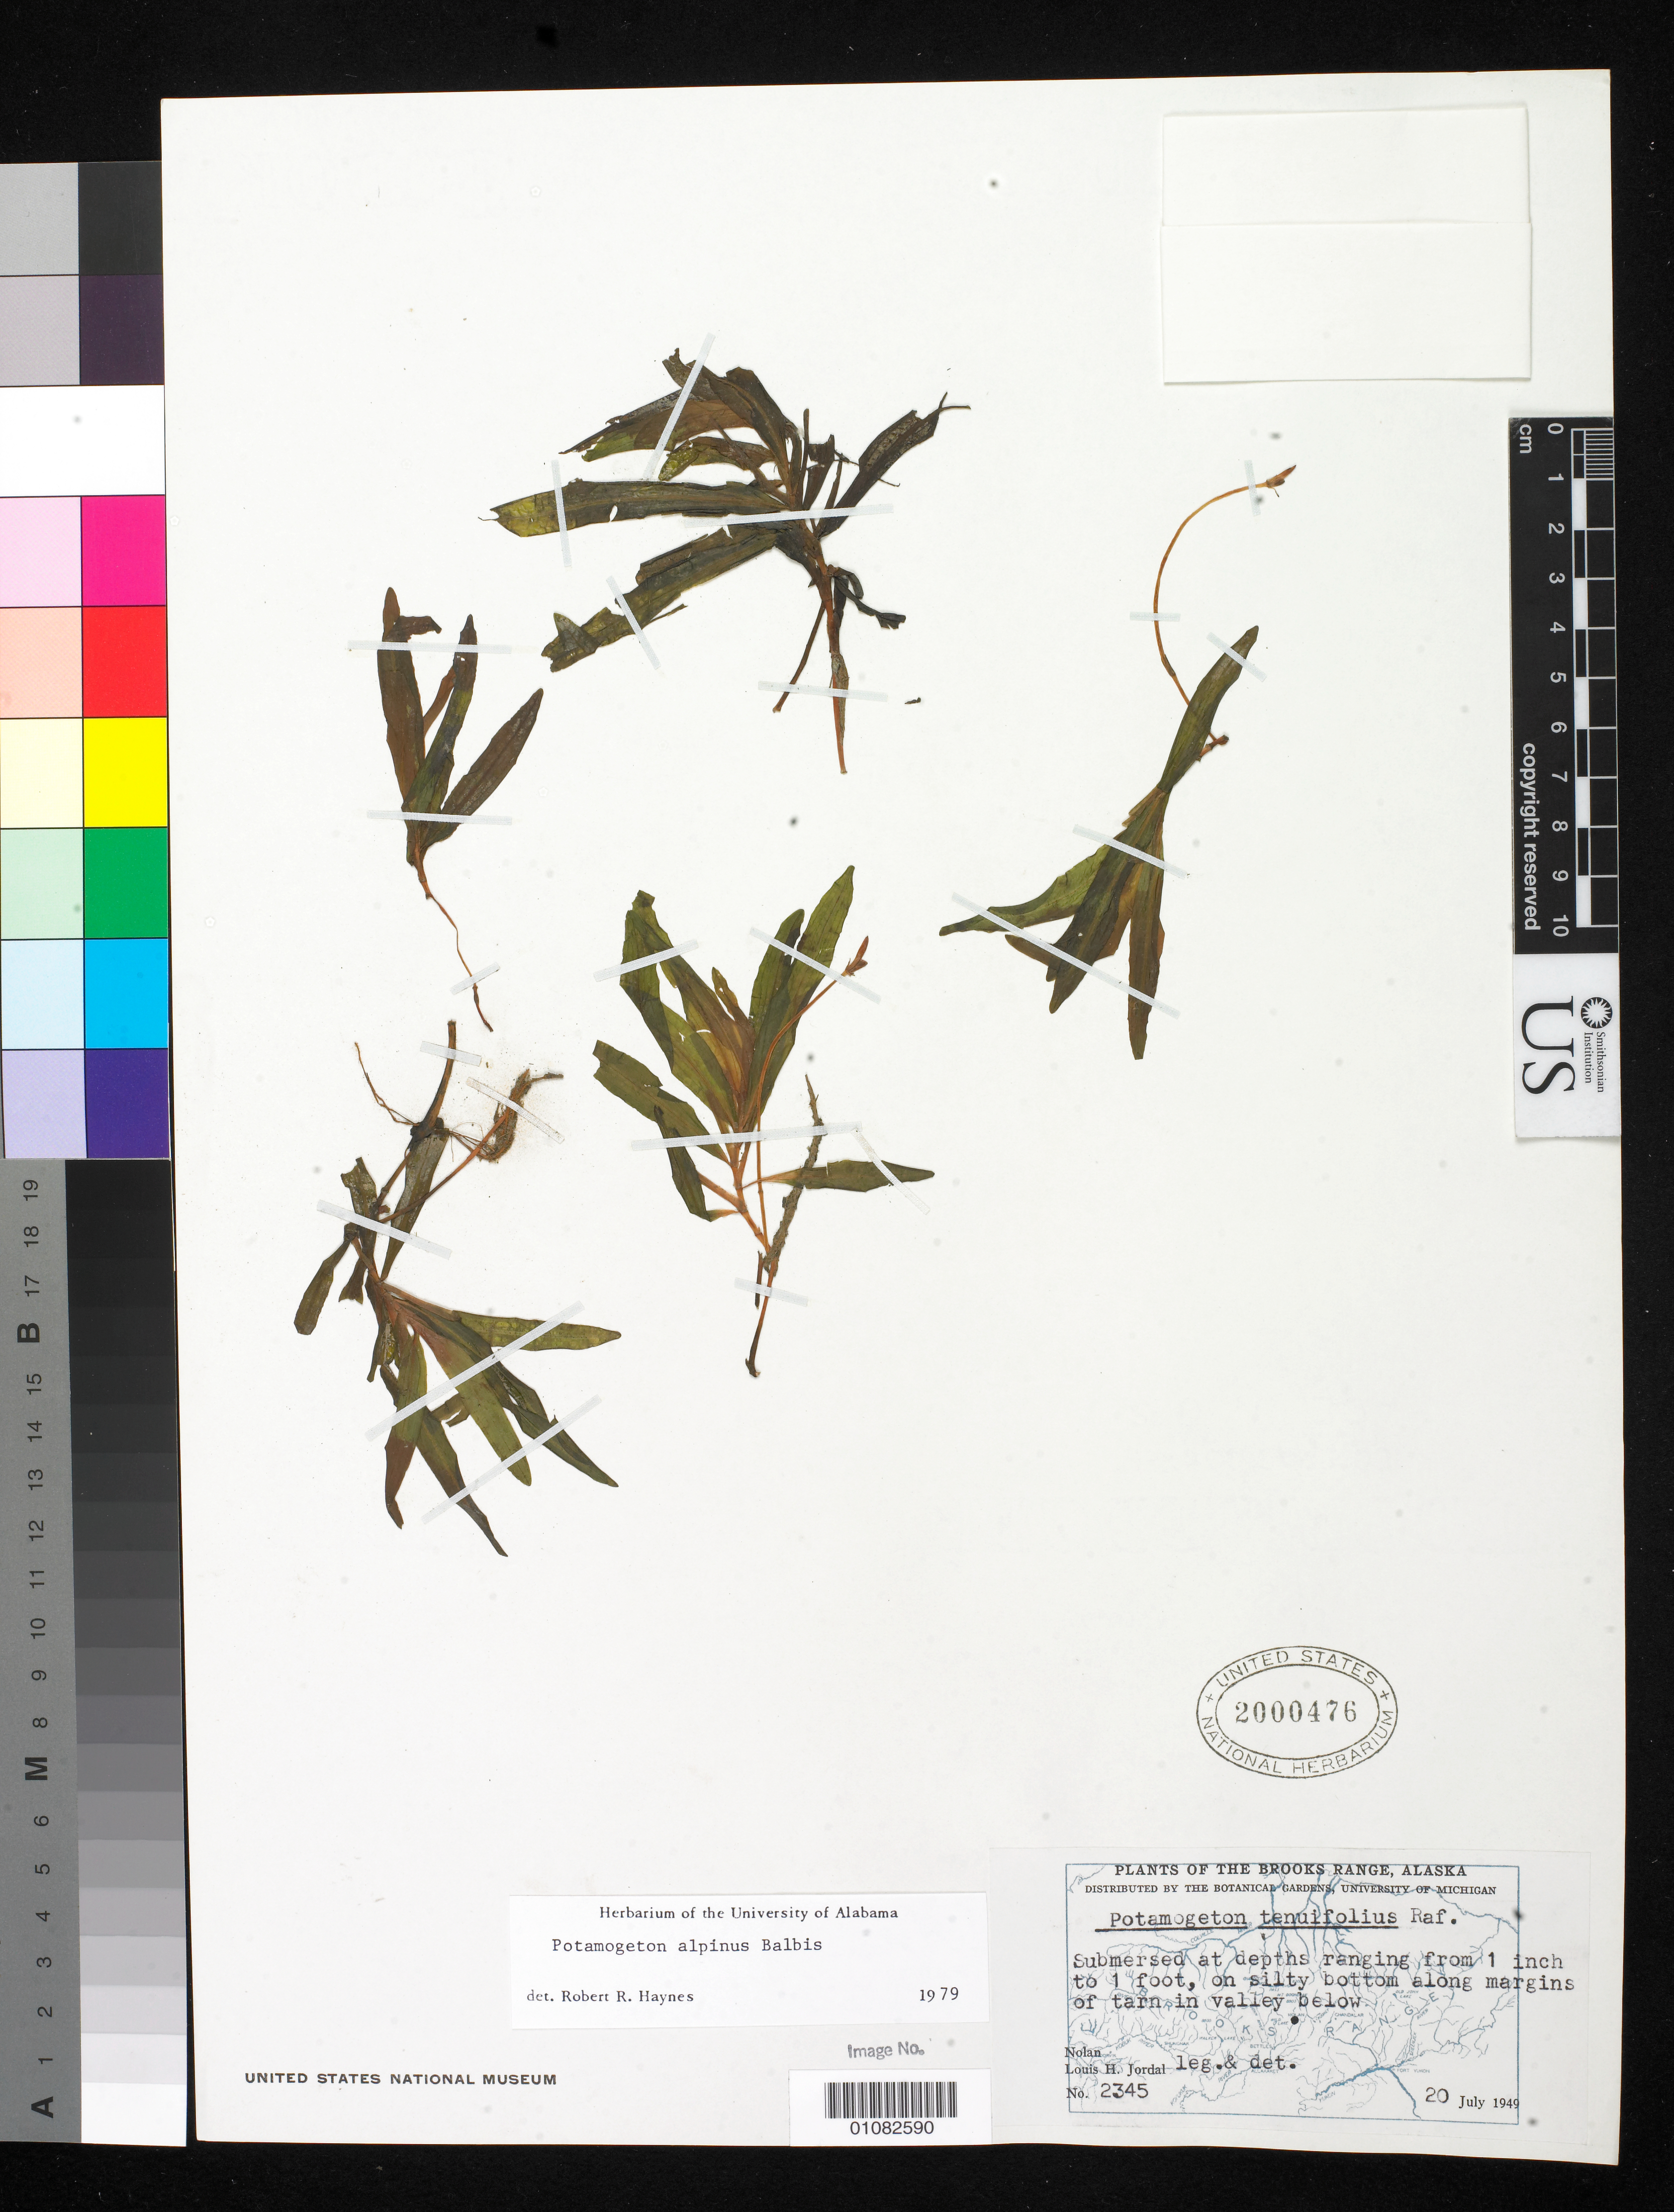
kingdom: Plantae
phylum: Tracheophyta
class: Liliopsida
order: Alismatales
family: Potamogetonaceae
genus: Potamogeton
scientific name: Potamogeton alpinus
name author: Balb.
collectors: L. Jordal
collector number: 2345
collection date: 1949-07-20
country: United States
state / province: Alaska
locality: Brooks Range, Nolan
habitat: Silty bottom along margins of tarn in valley below.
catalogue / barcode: US 2000476